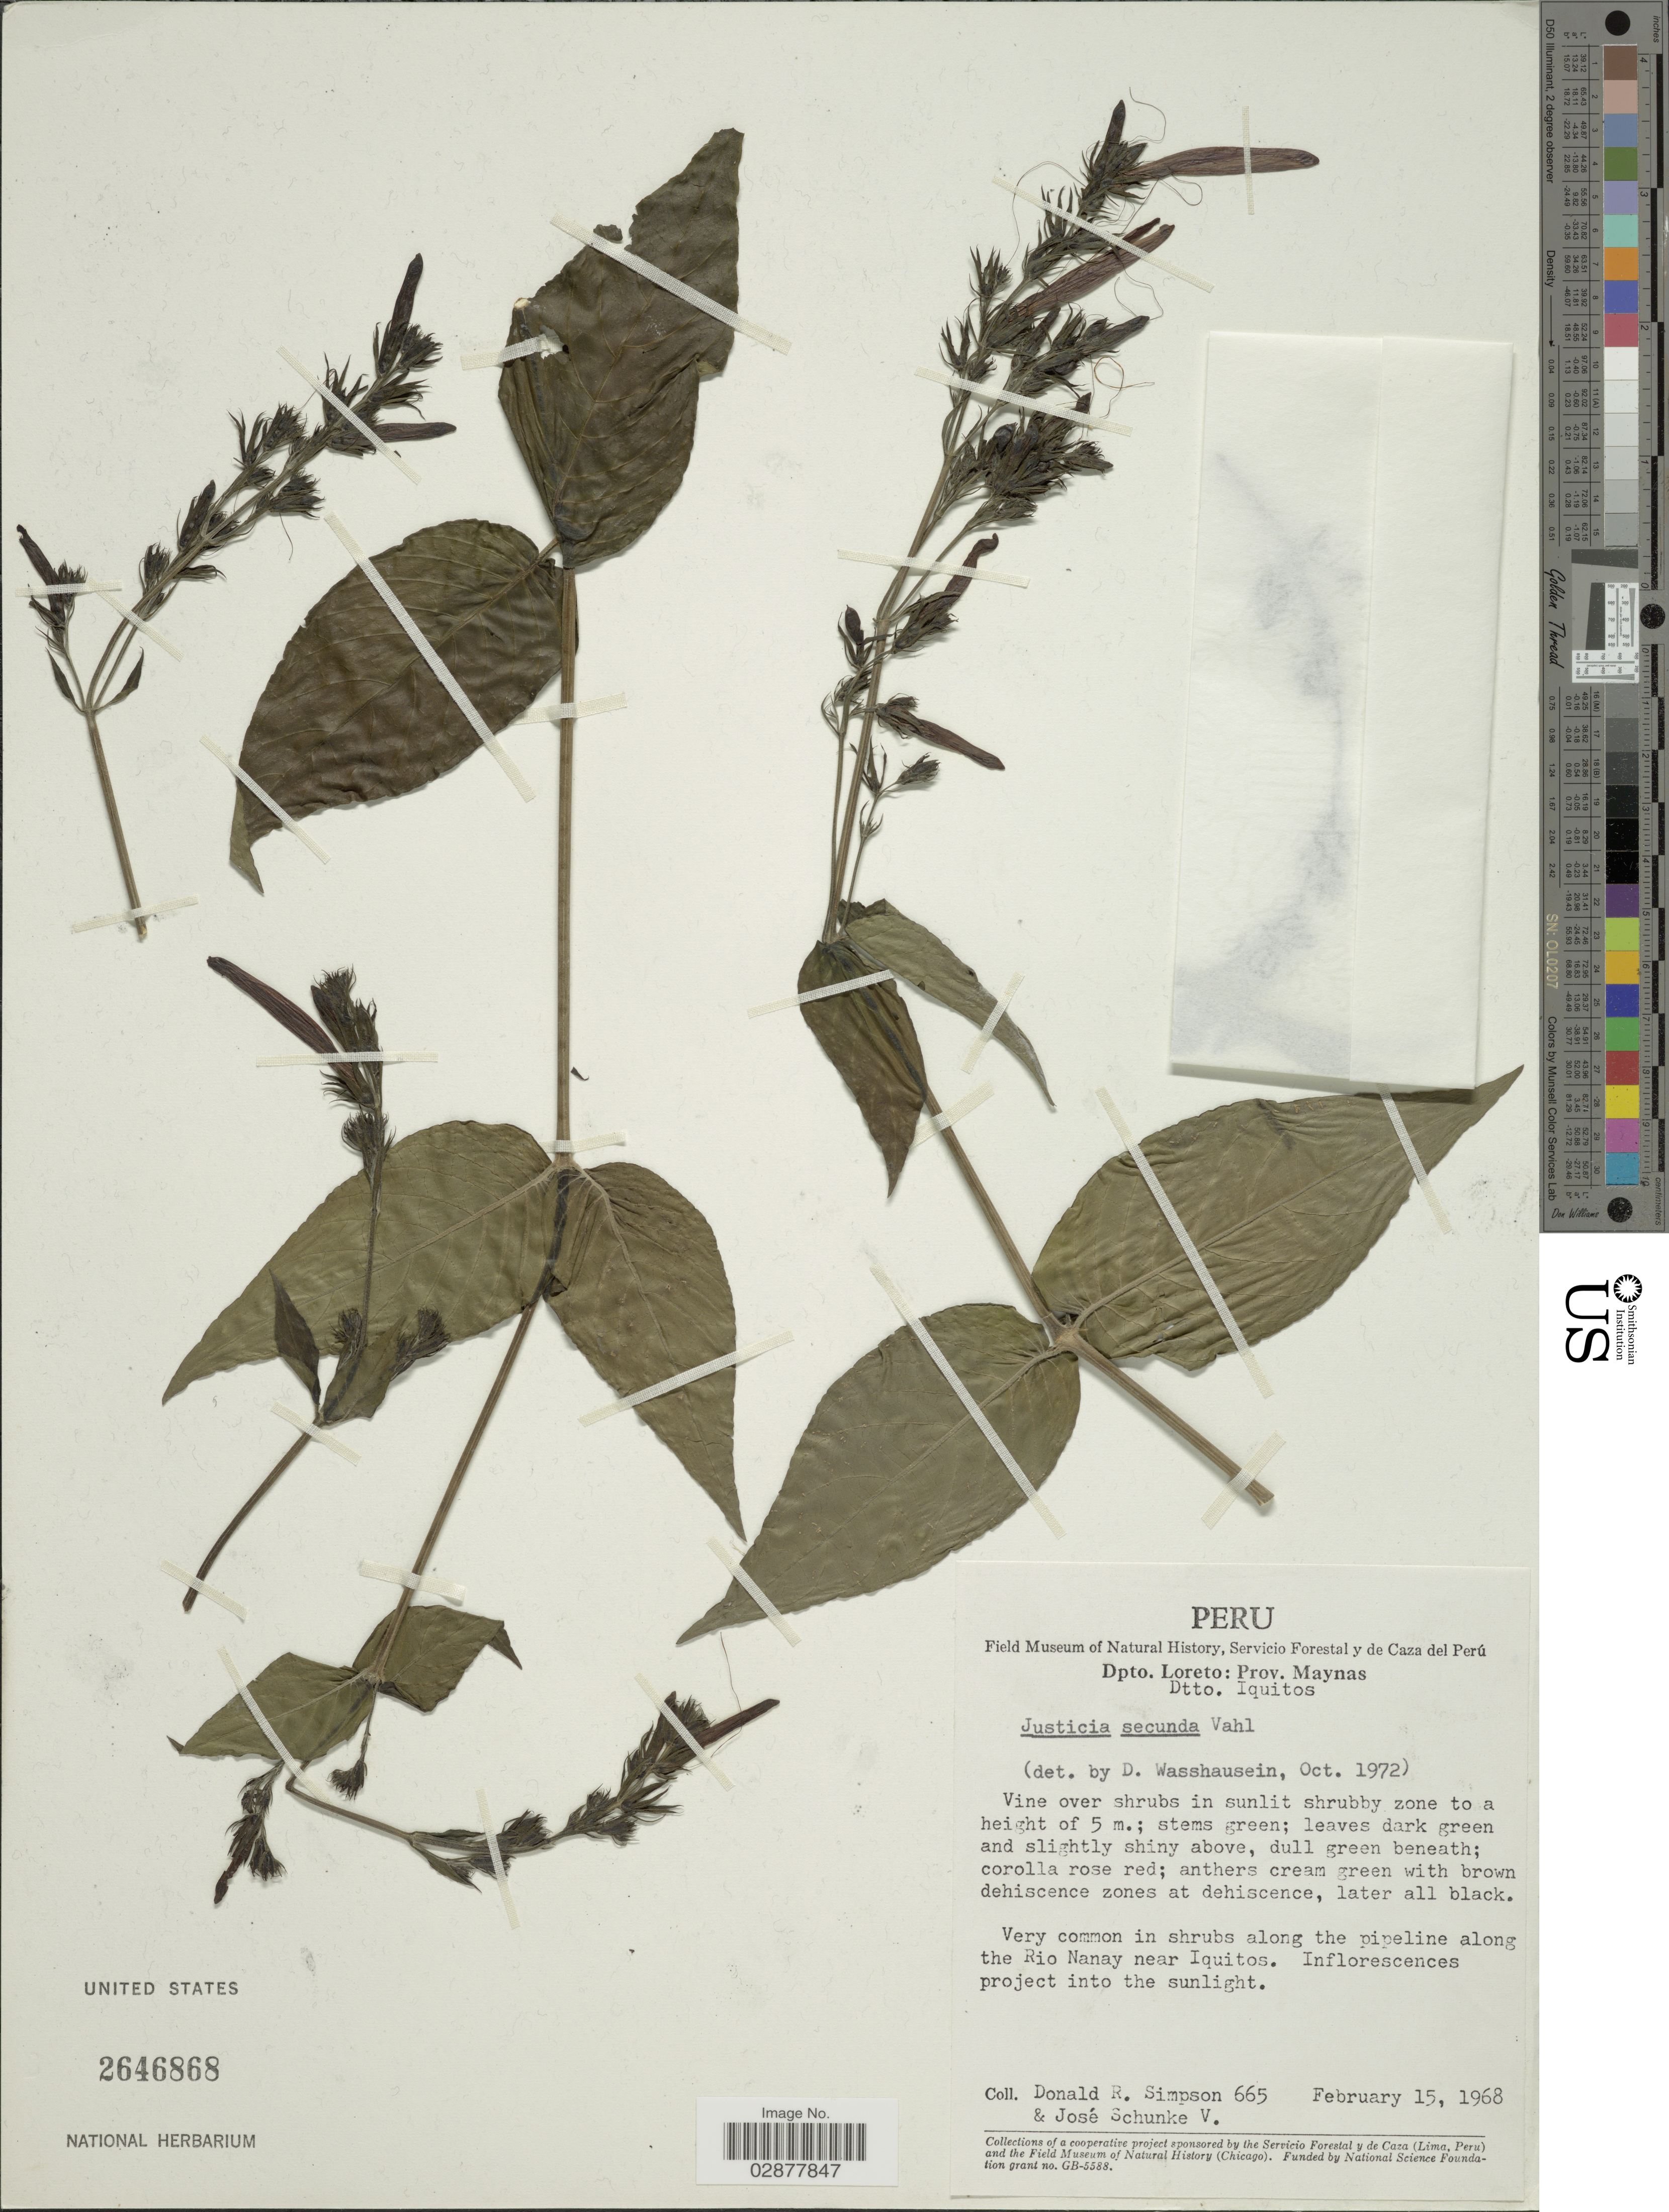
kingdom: Plantae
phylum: Tracheophyta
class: Magnoliopsida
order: Lamiales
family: Acanthaceae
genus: Justicia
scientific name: Justicia calycina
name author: (Nees) V.A.W. Graham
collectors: D. R. Simpson & J. Schunke Vigo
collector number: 665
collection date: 1968-02-15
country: Peru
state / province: Loreto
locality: Dpto. Loreto: Prov. Iquitos. Dtto. Iquitos. Very common in shrubs along the pipeline along the Rio Nanay near Iquitos.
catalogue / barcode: US 2646868